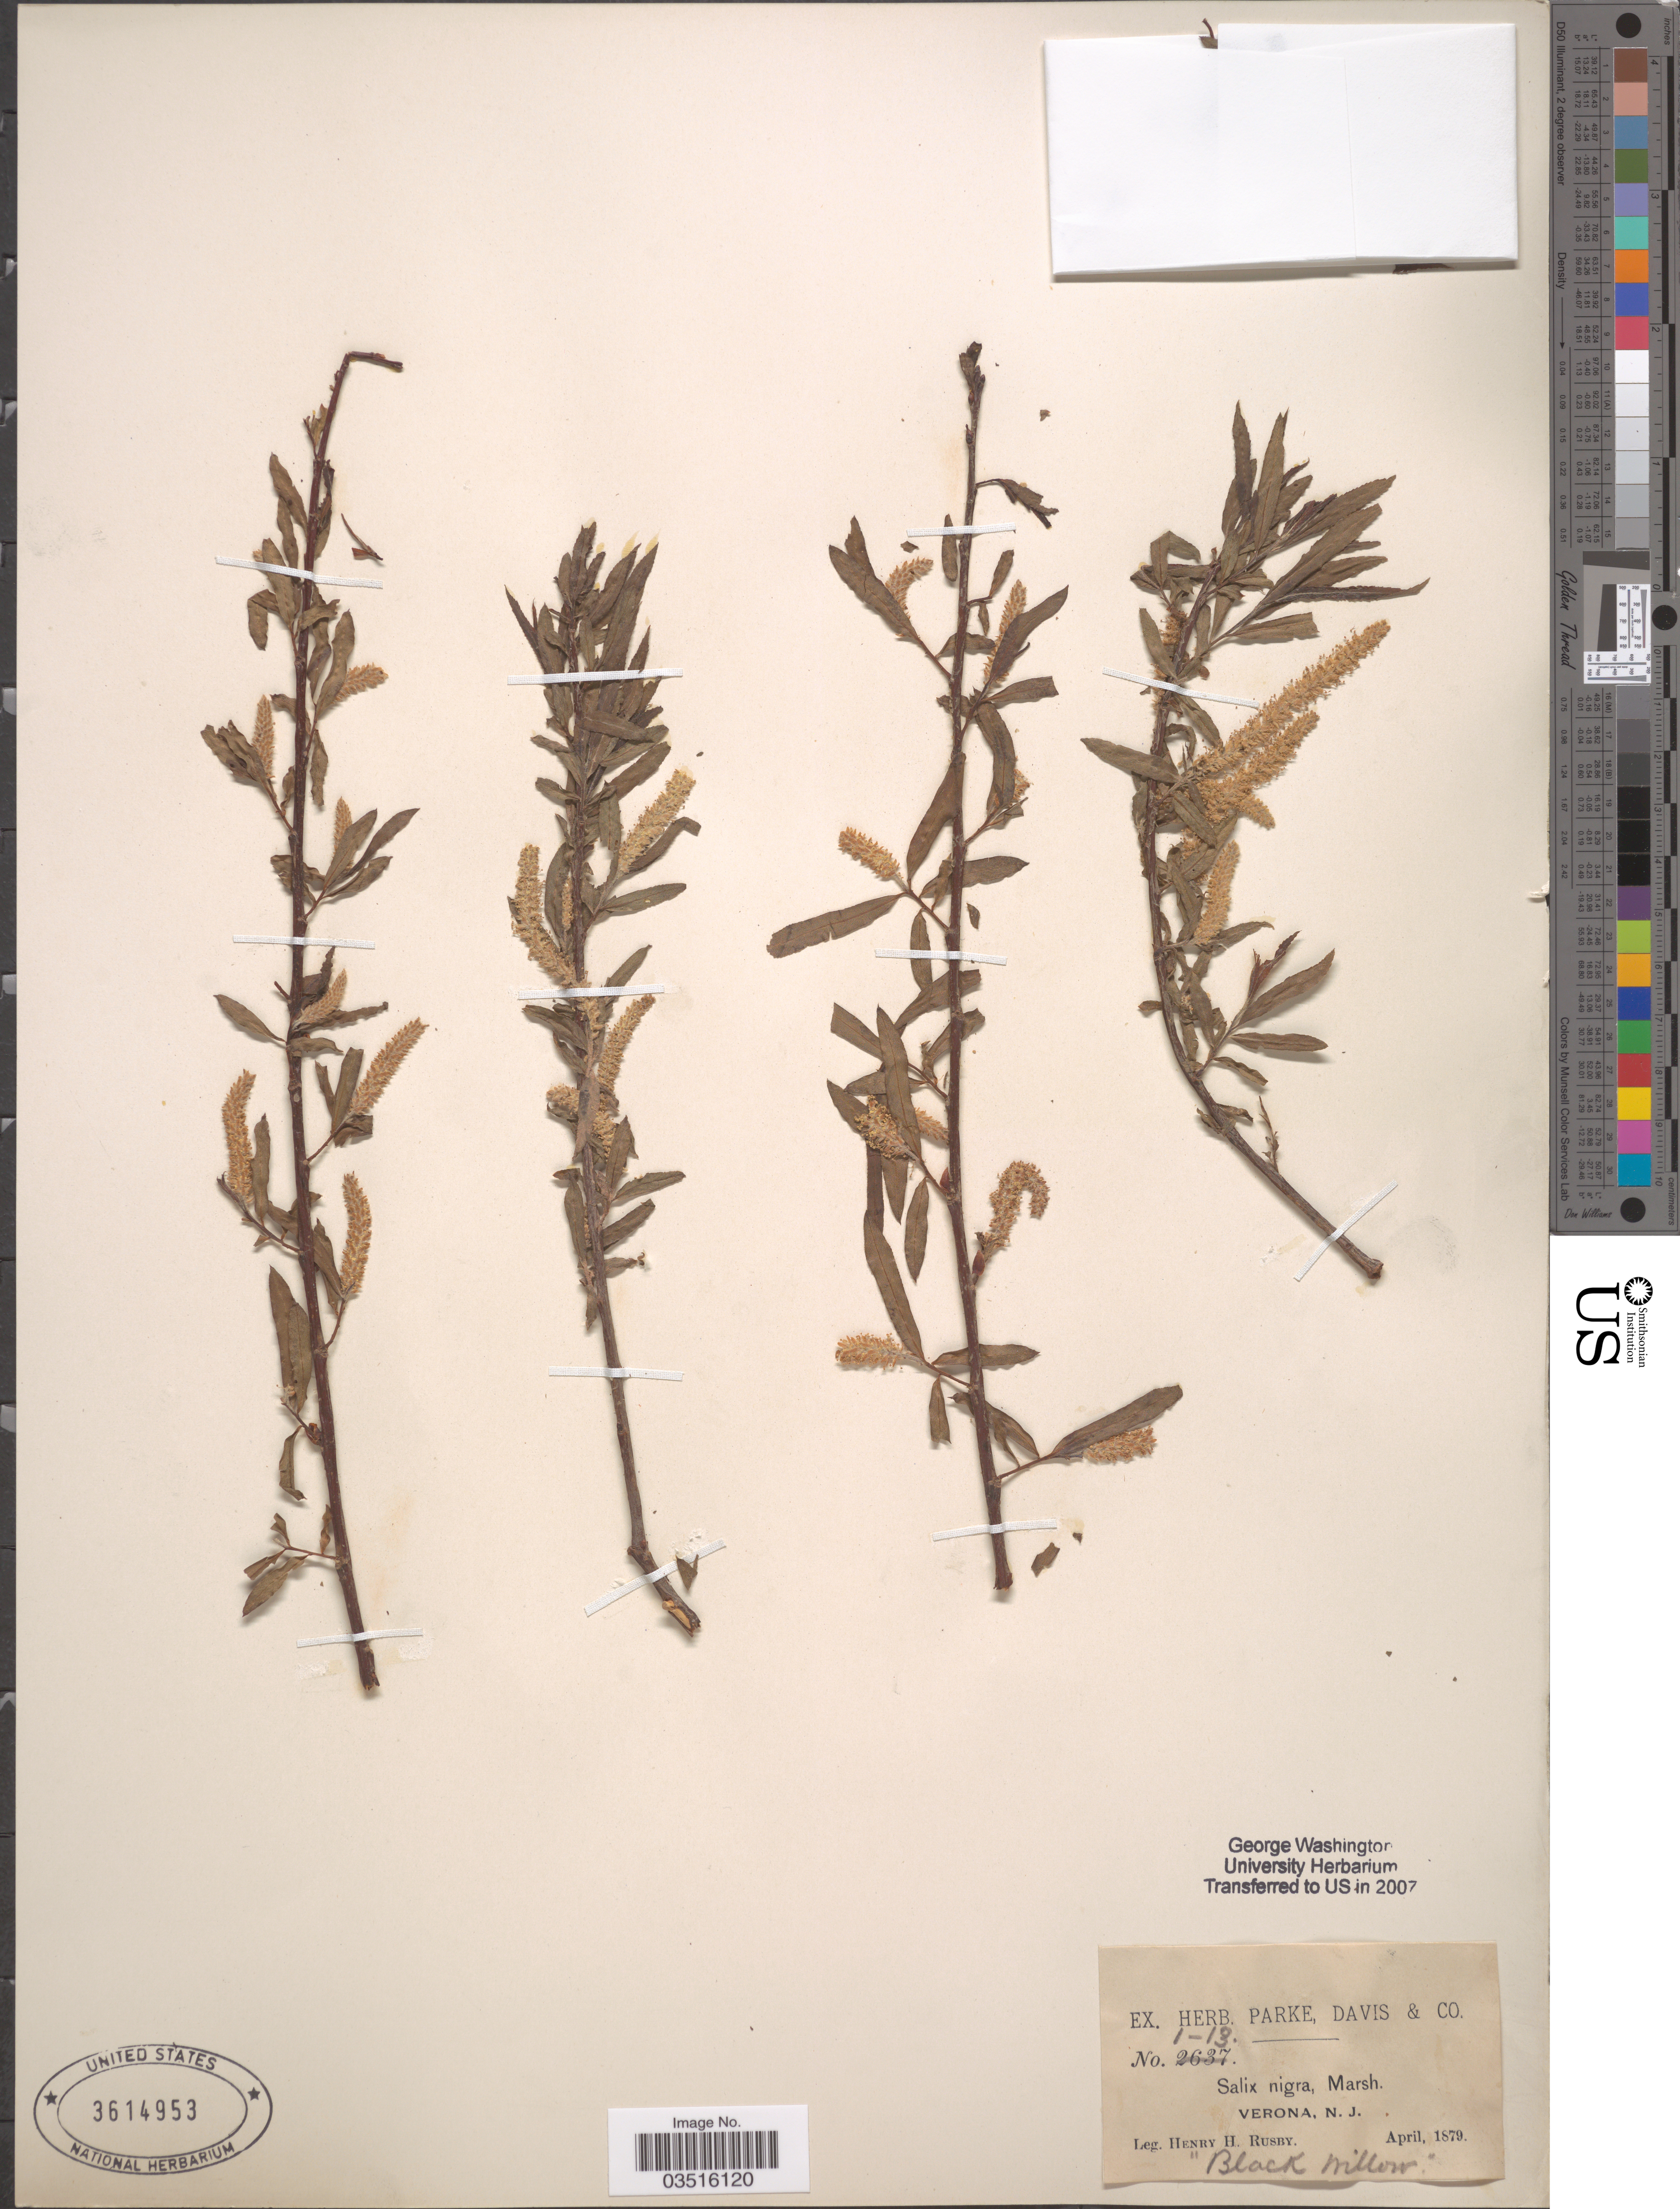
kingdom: Plantae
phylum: Tracheophyta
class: Magnoliopsida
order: Malpighiales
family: Salicaceae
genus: Salix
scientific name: Salix nigra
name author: Marshall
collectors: H. H. Rusby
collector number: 1-13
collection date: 1879-04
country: United States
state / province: New Jersey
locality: Verona. "Black Willow".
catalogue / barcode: US 3614953